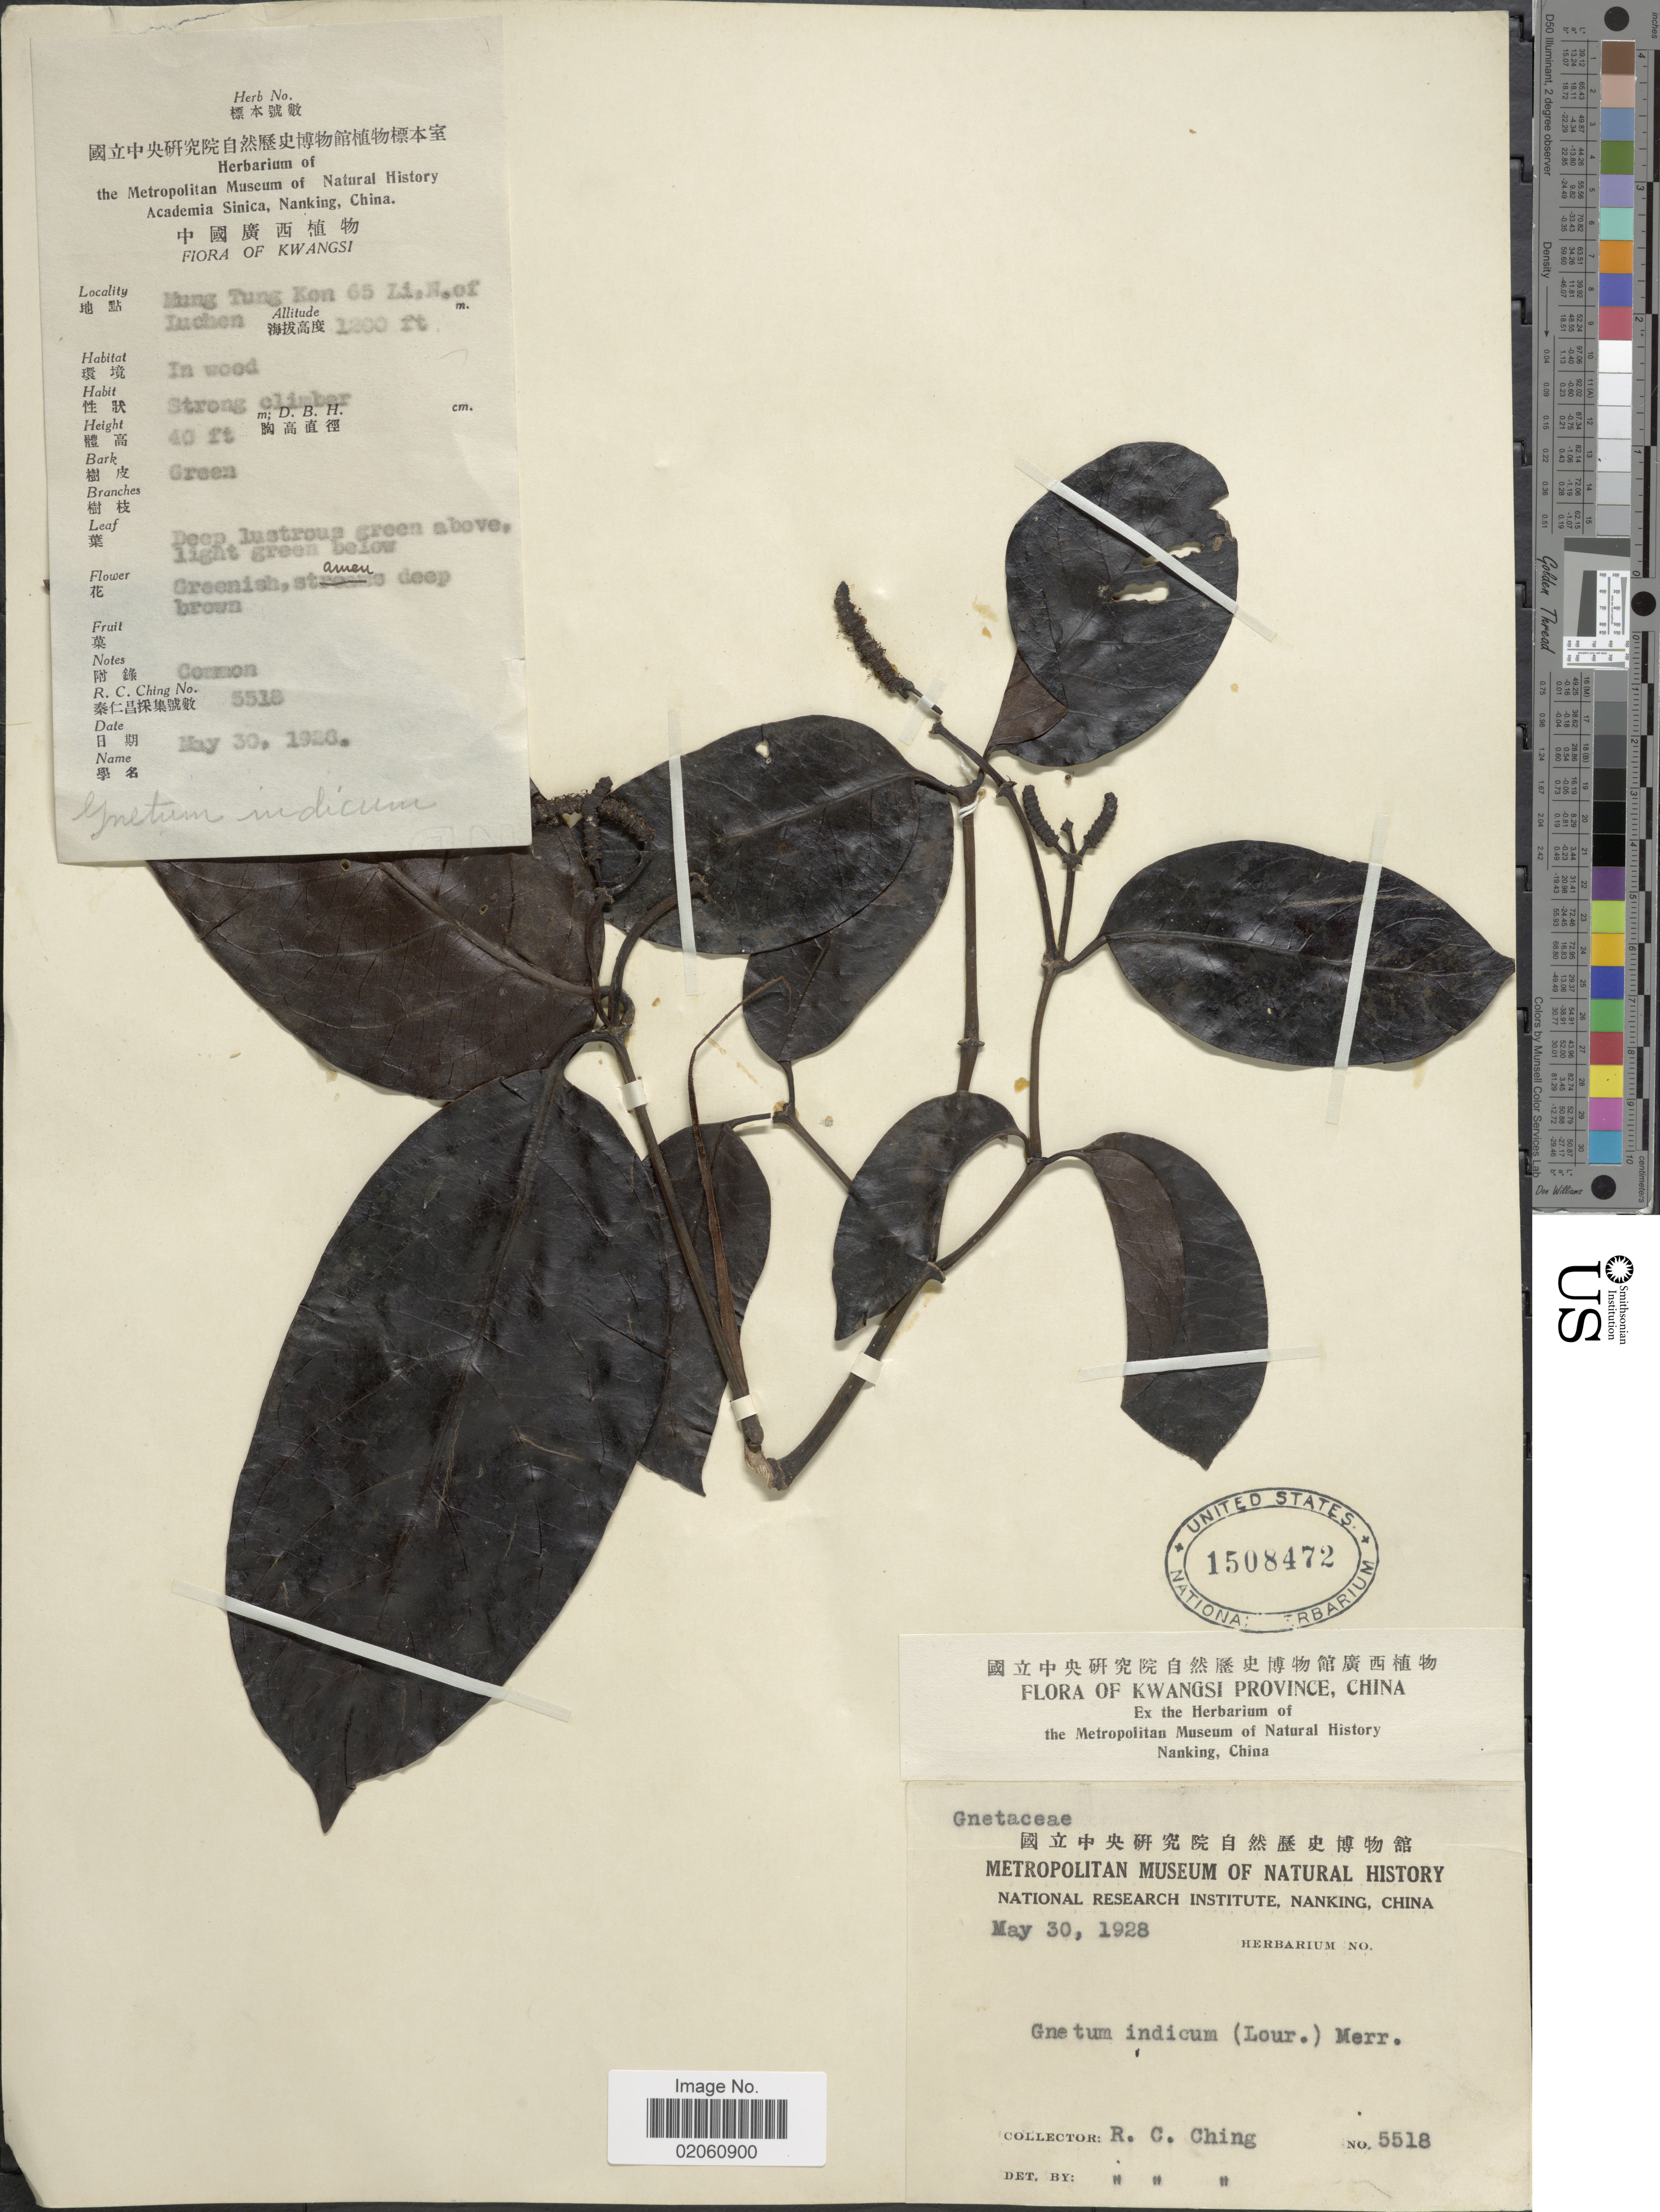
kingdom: Plantae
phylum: Tracheophyta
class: Gnetopsida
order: Gnetales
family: Gnetaceae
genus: Gnetum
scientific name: Gnetum indicum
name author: (Lour.) Merr.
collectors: R. C. Ching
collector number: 5518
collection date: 1928-05-30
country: China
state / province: Guangxi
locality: Kwangsi Province, Mung Tung Ken 65 Li, N of Luchen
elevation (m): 366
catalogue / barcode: US 1508472